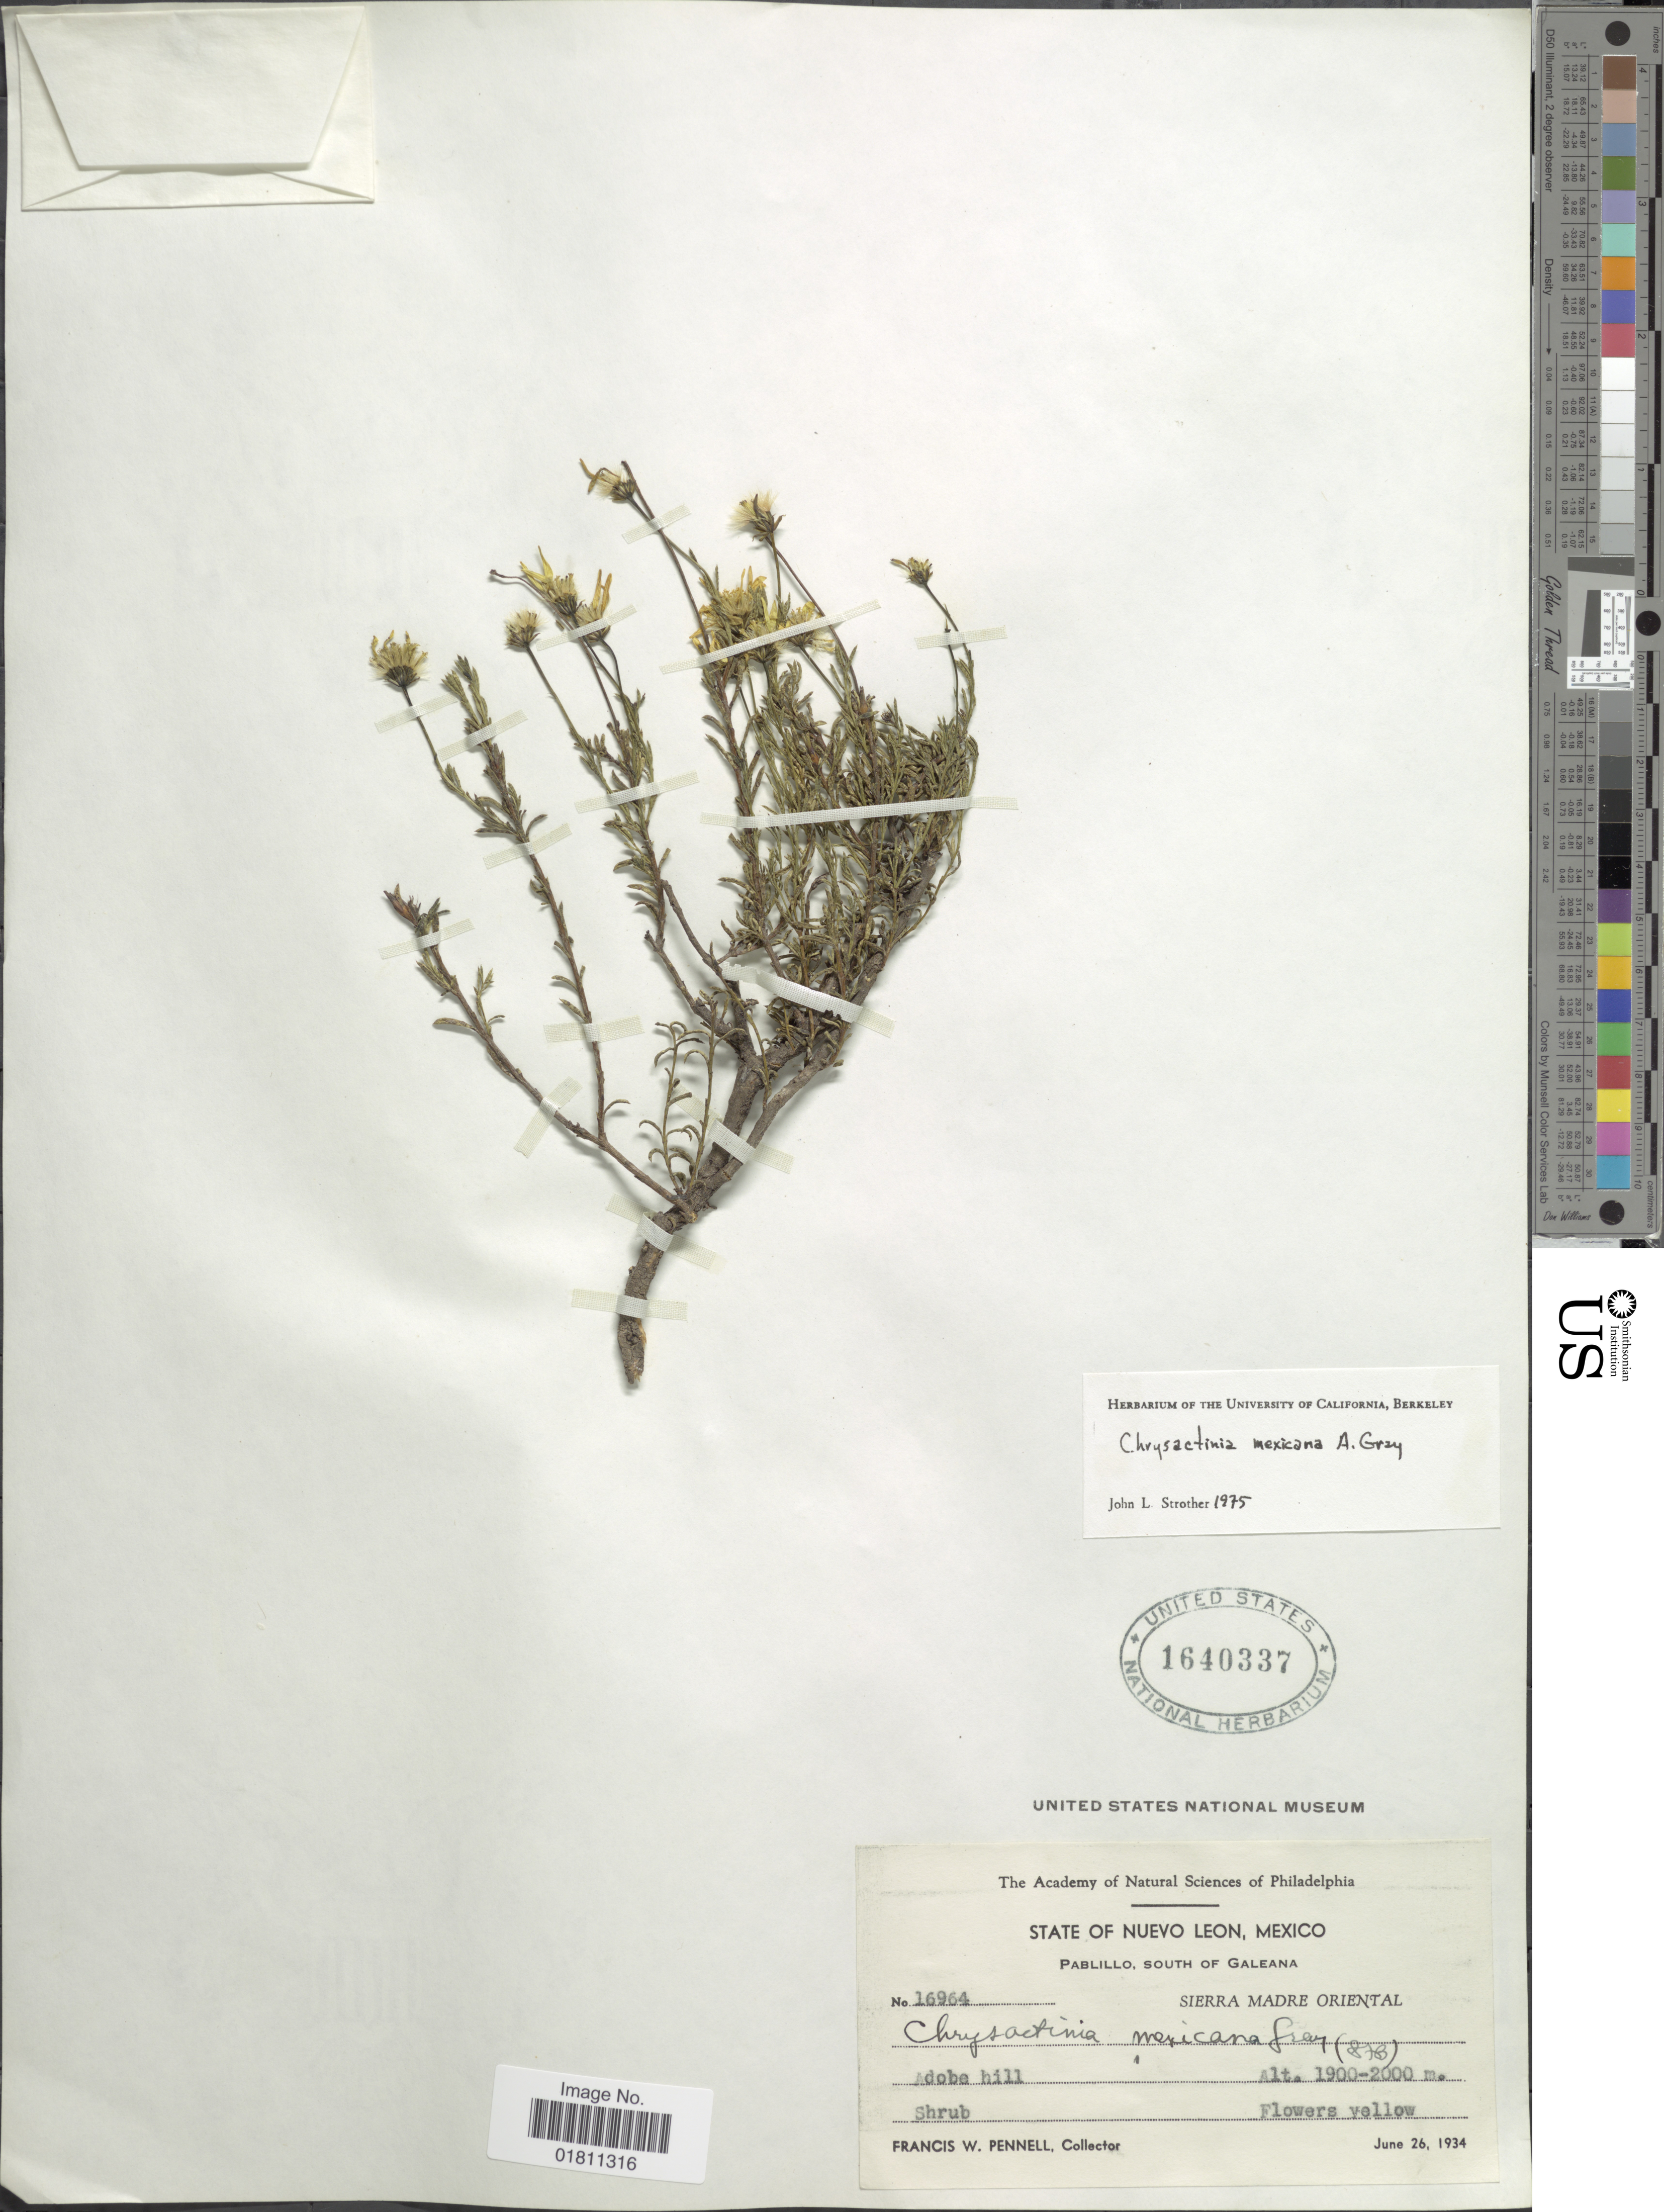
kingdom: Plantae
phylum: Tracheophyta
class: Magnoliopsida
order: Asterales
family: Asteraceae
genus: Chrysactinia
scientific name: Chrysactinia mexicana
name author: A. Gray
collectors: F. W. Pennell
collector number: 16964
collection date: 1934-06-26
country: Mexico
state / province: Nuevo León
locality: Pablillo, South of Galeana. Sierra Madre Orienta, Adobe Hill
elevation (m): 1900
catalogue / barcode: US 1640337